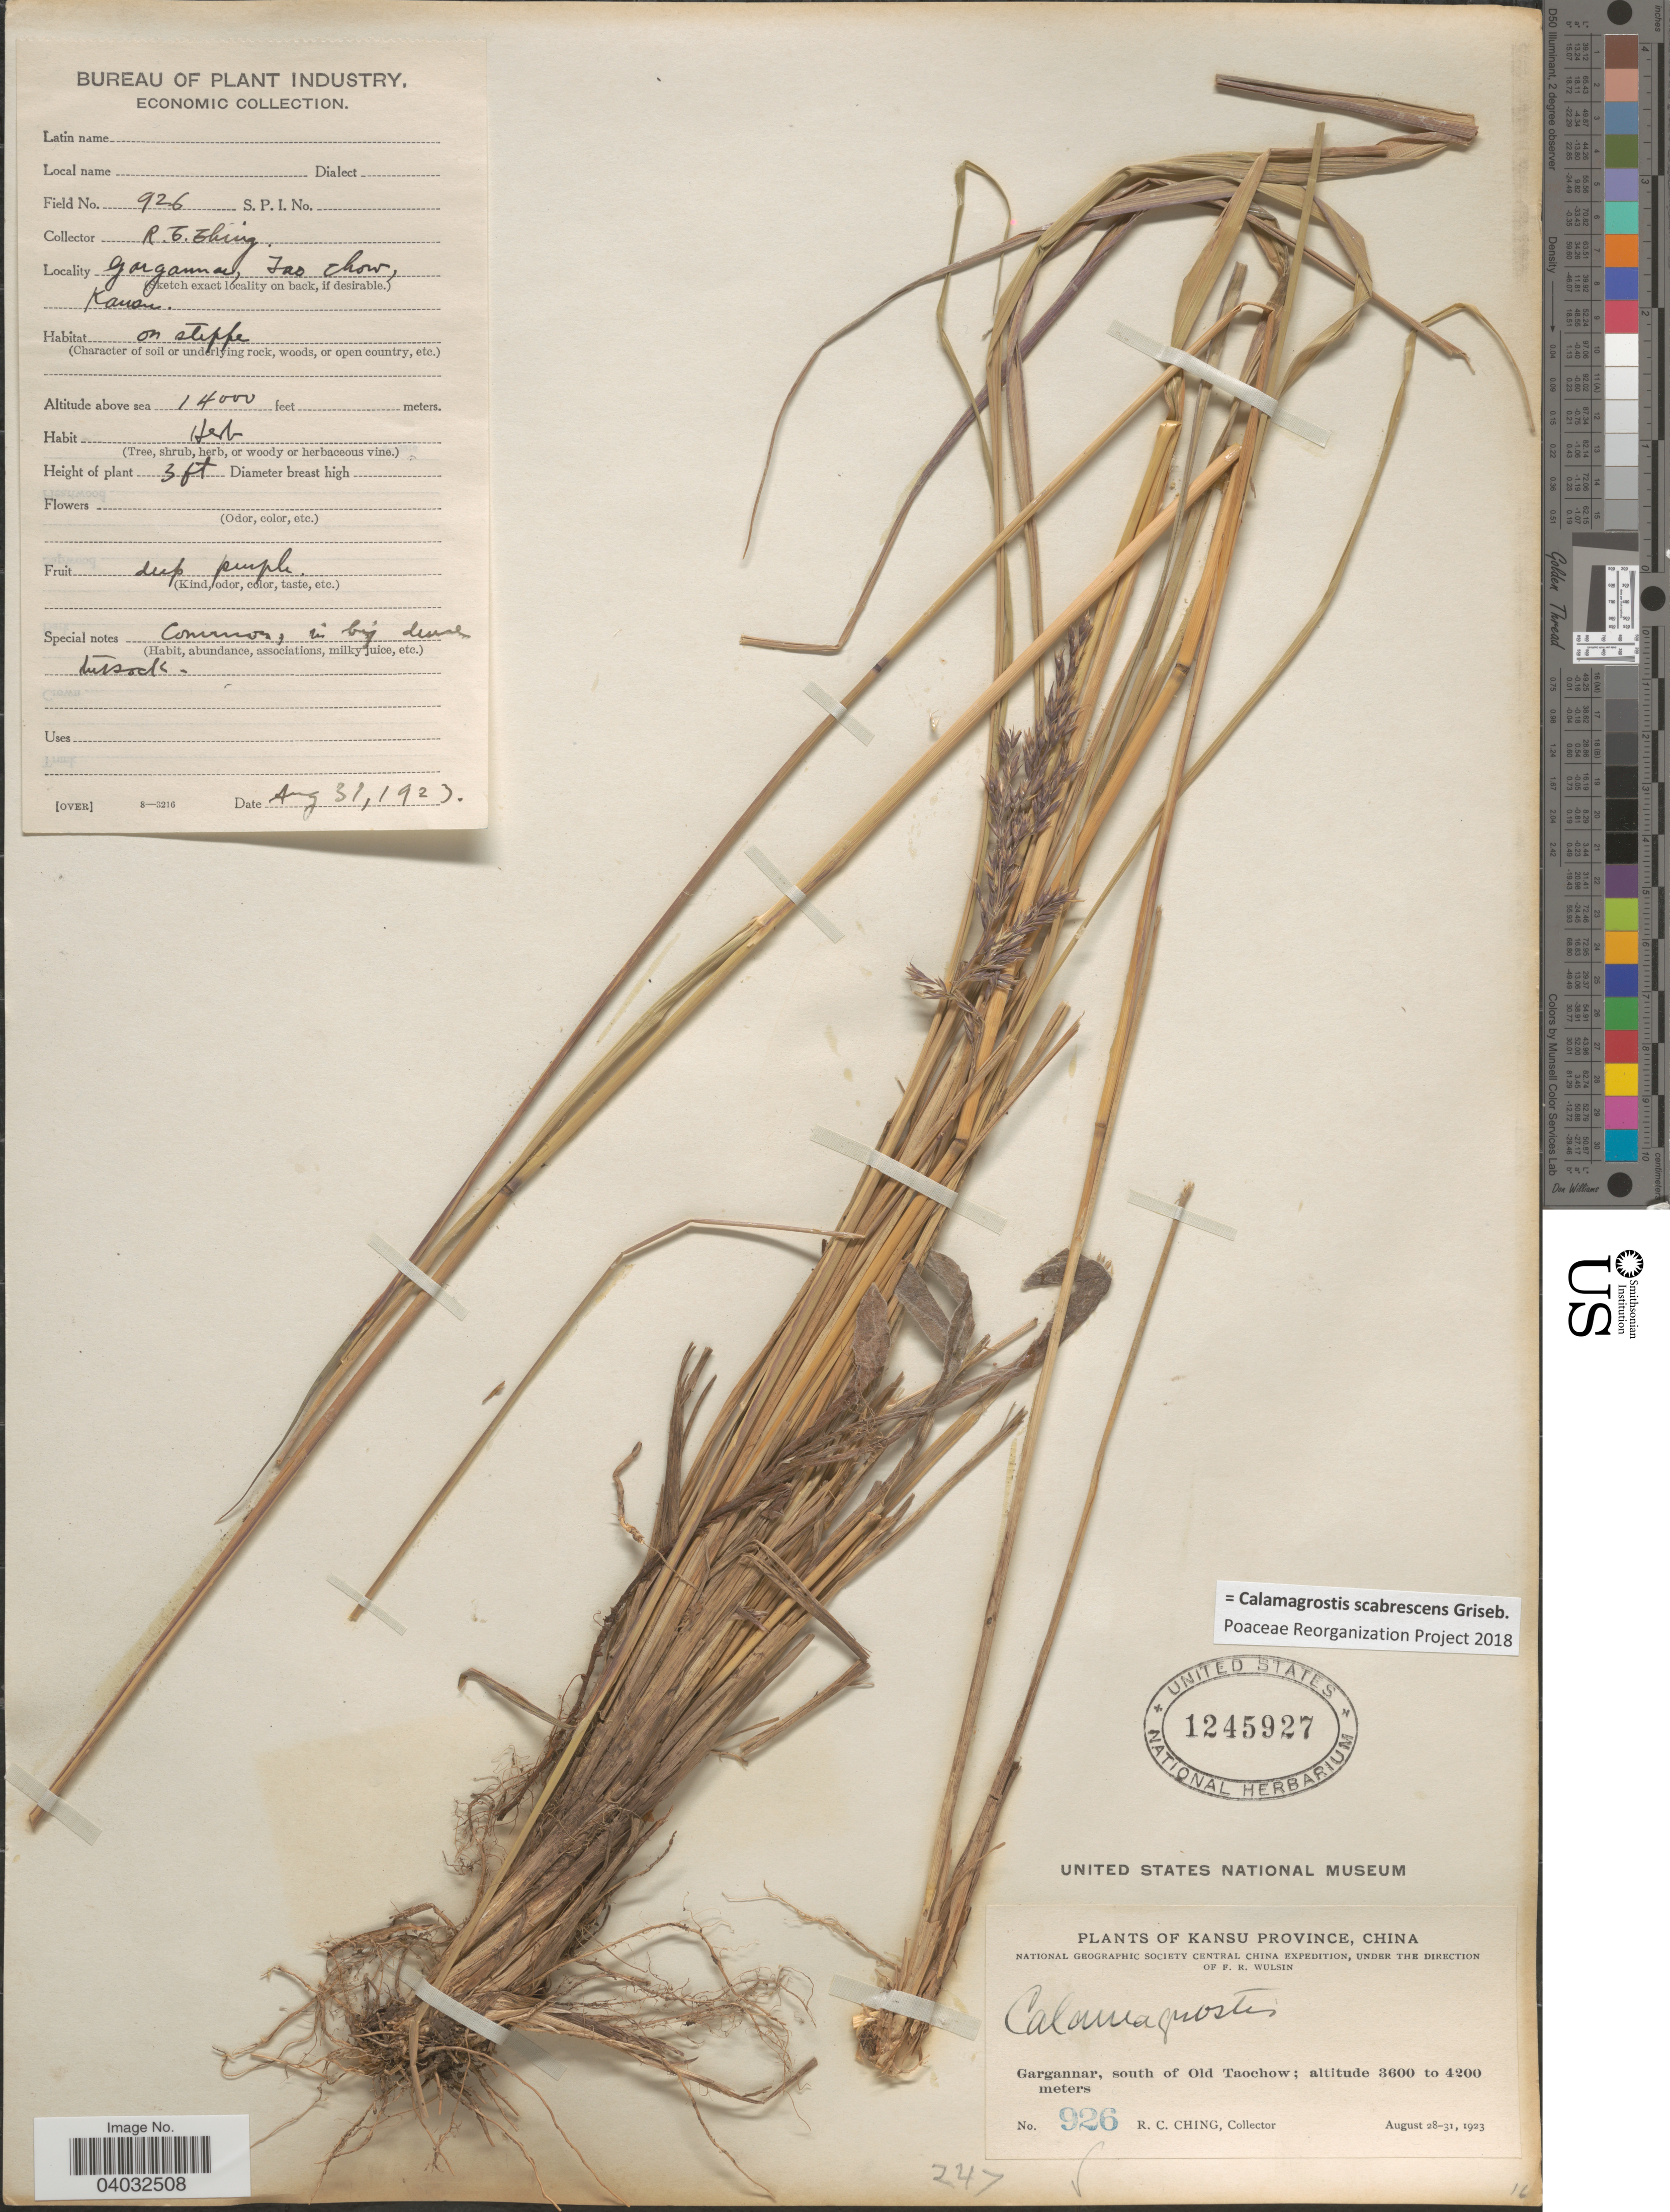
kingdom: Plantae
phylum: Tracheophyta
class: Liliopsida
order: Poales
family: Poaceae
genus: Calamagrostis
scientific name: Calamagrostis scabrescens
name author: Griseb.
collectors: R. C. Ching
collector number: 926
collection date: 1923-08-31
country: China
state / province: Gansu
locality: Kansu Province. Gargannar, south of Old Taochow.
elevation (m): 4267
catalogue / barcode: US 1245927